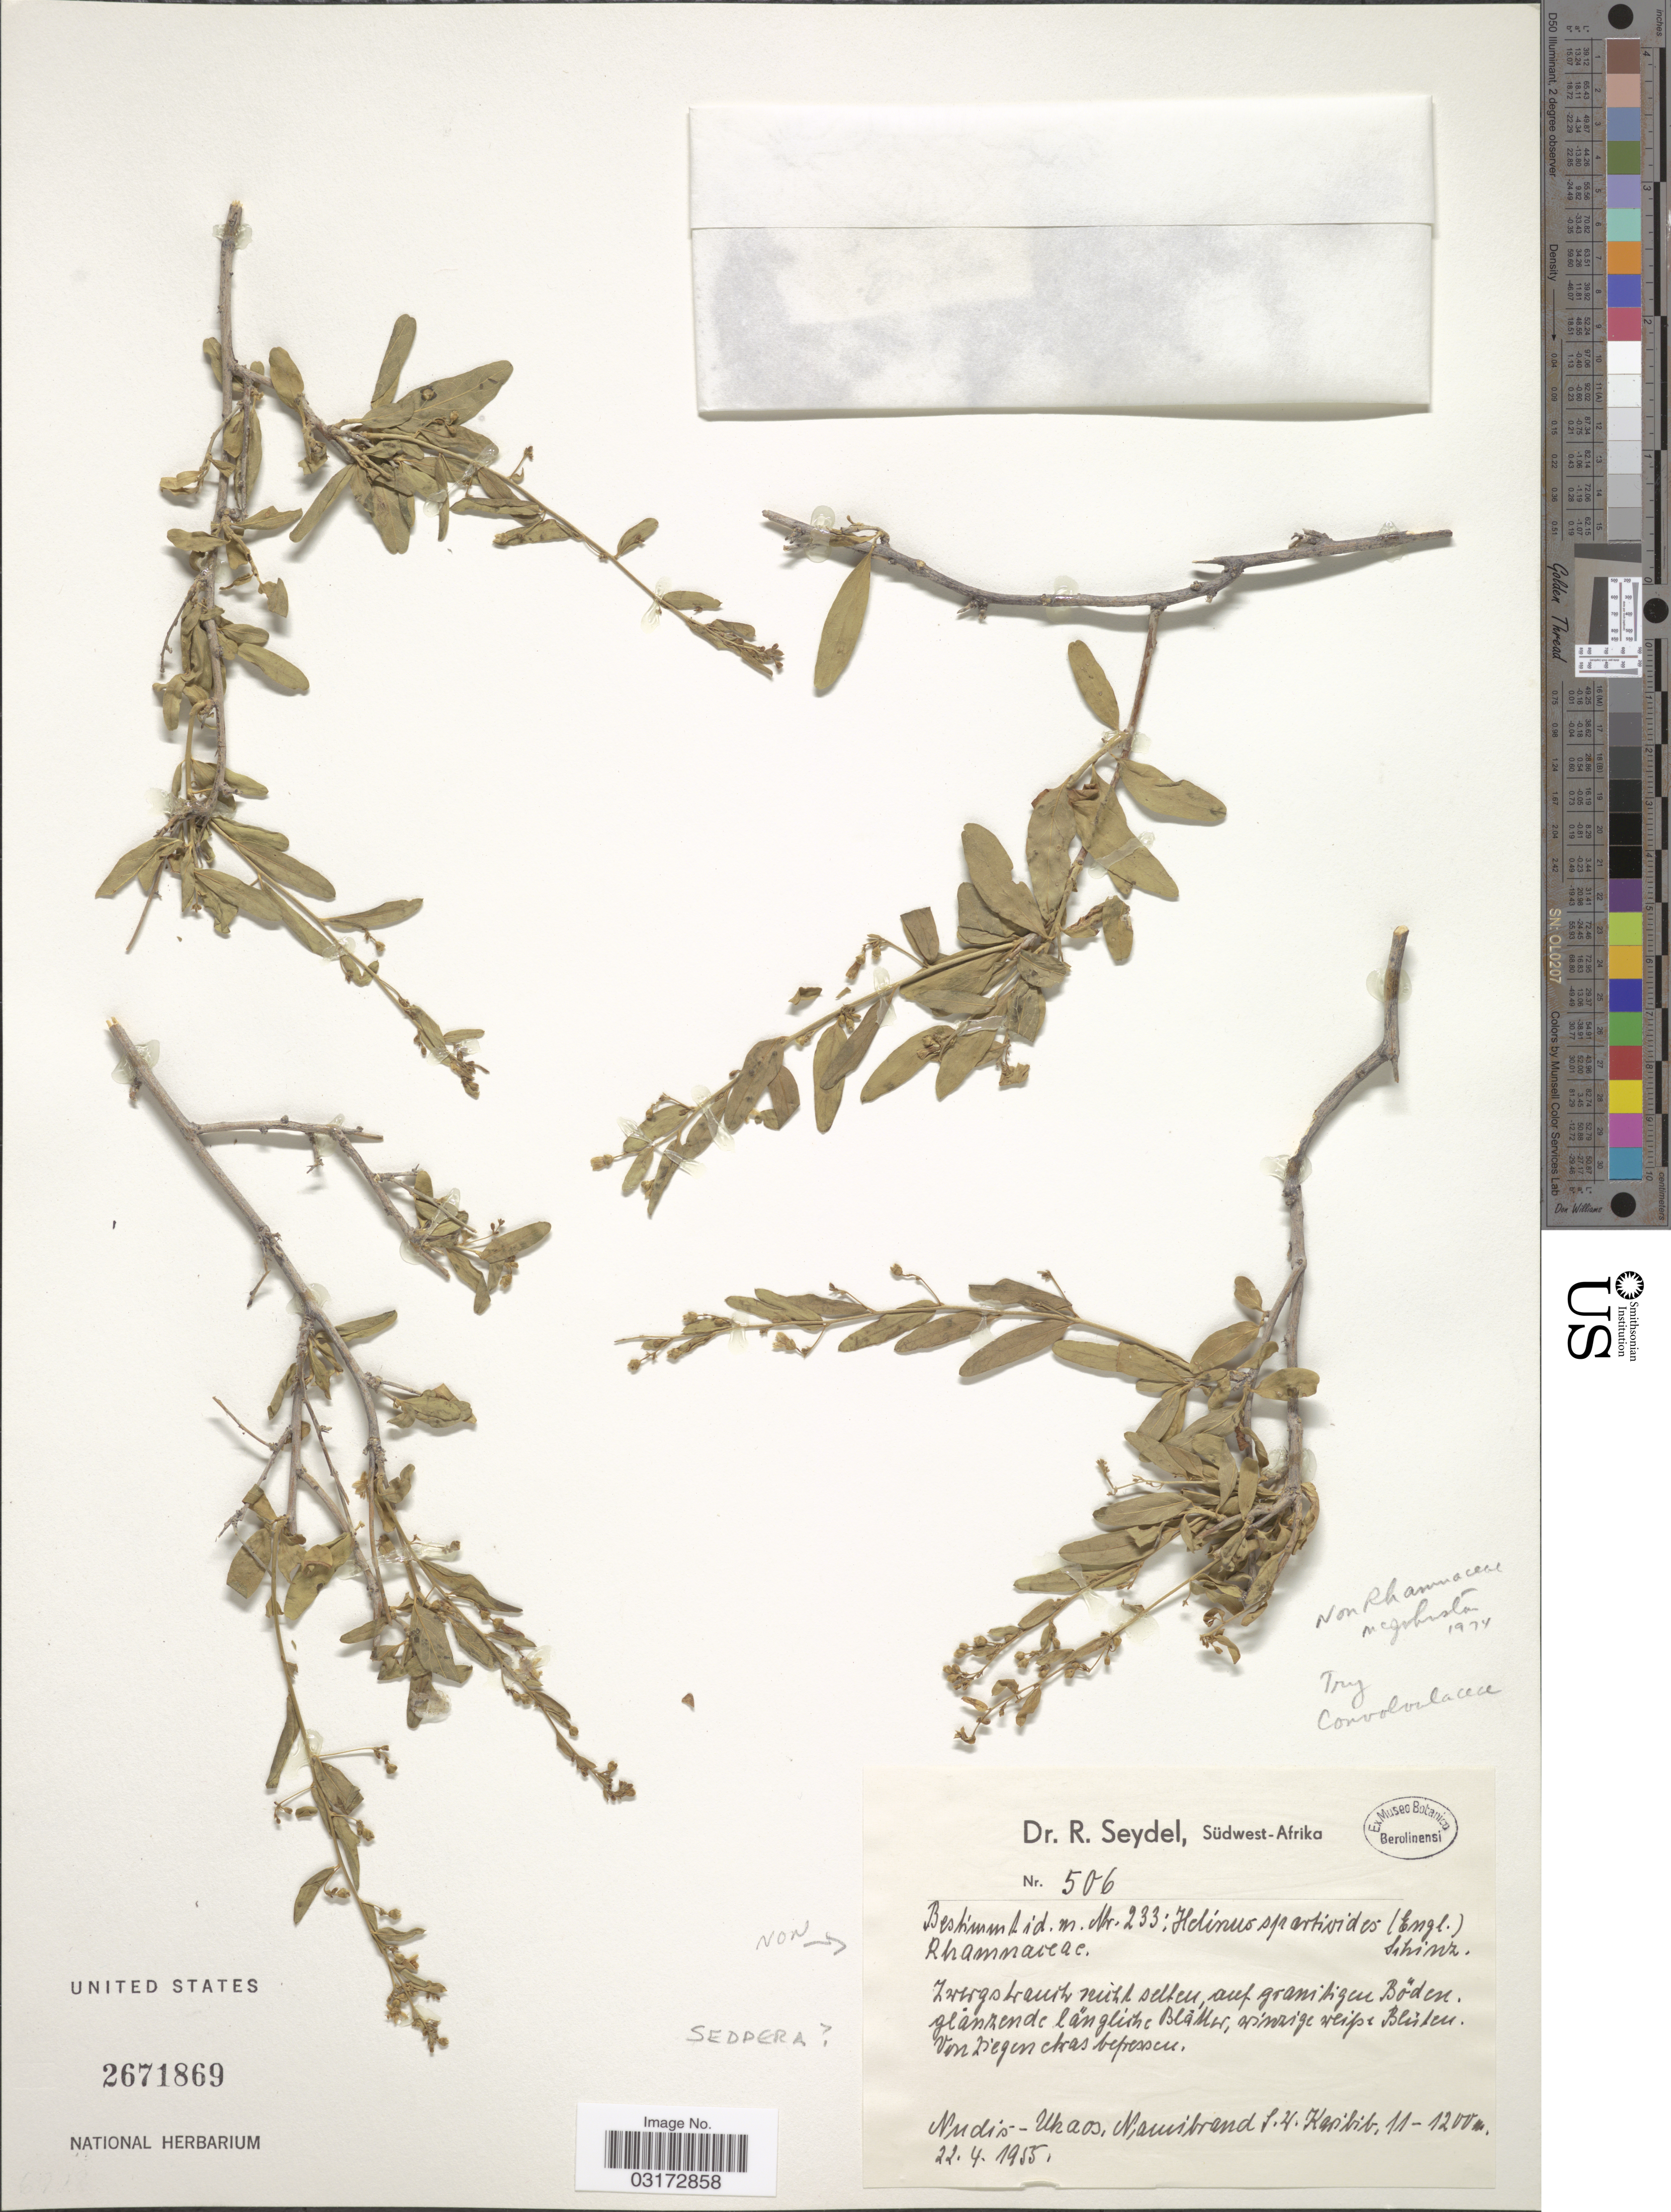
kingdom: Plantae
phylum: Tracheophyta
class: Magnoliopsida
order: Solanales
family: Convolvulaceae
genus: Seddera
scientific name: Seddera sp.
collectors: R. Seydel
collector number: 506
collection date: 1955-04-22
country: Namibia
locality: Südwest-Afrika, Nudis-Uhaos, Namibrand, S.W. Karibib.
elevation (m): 1100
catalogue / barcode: US 2671869